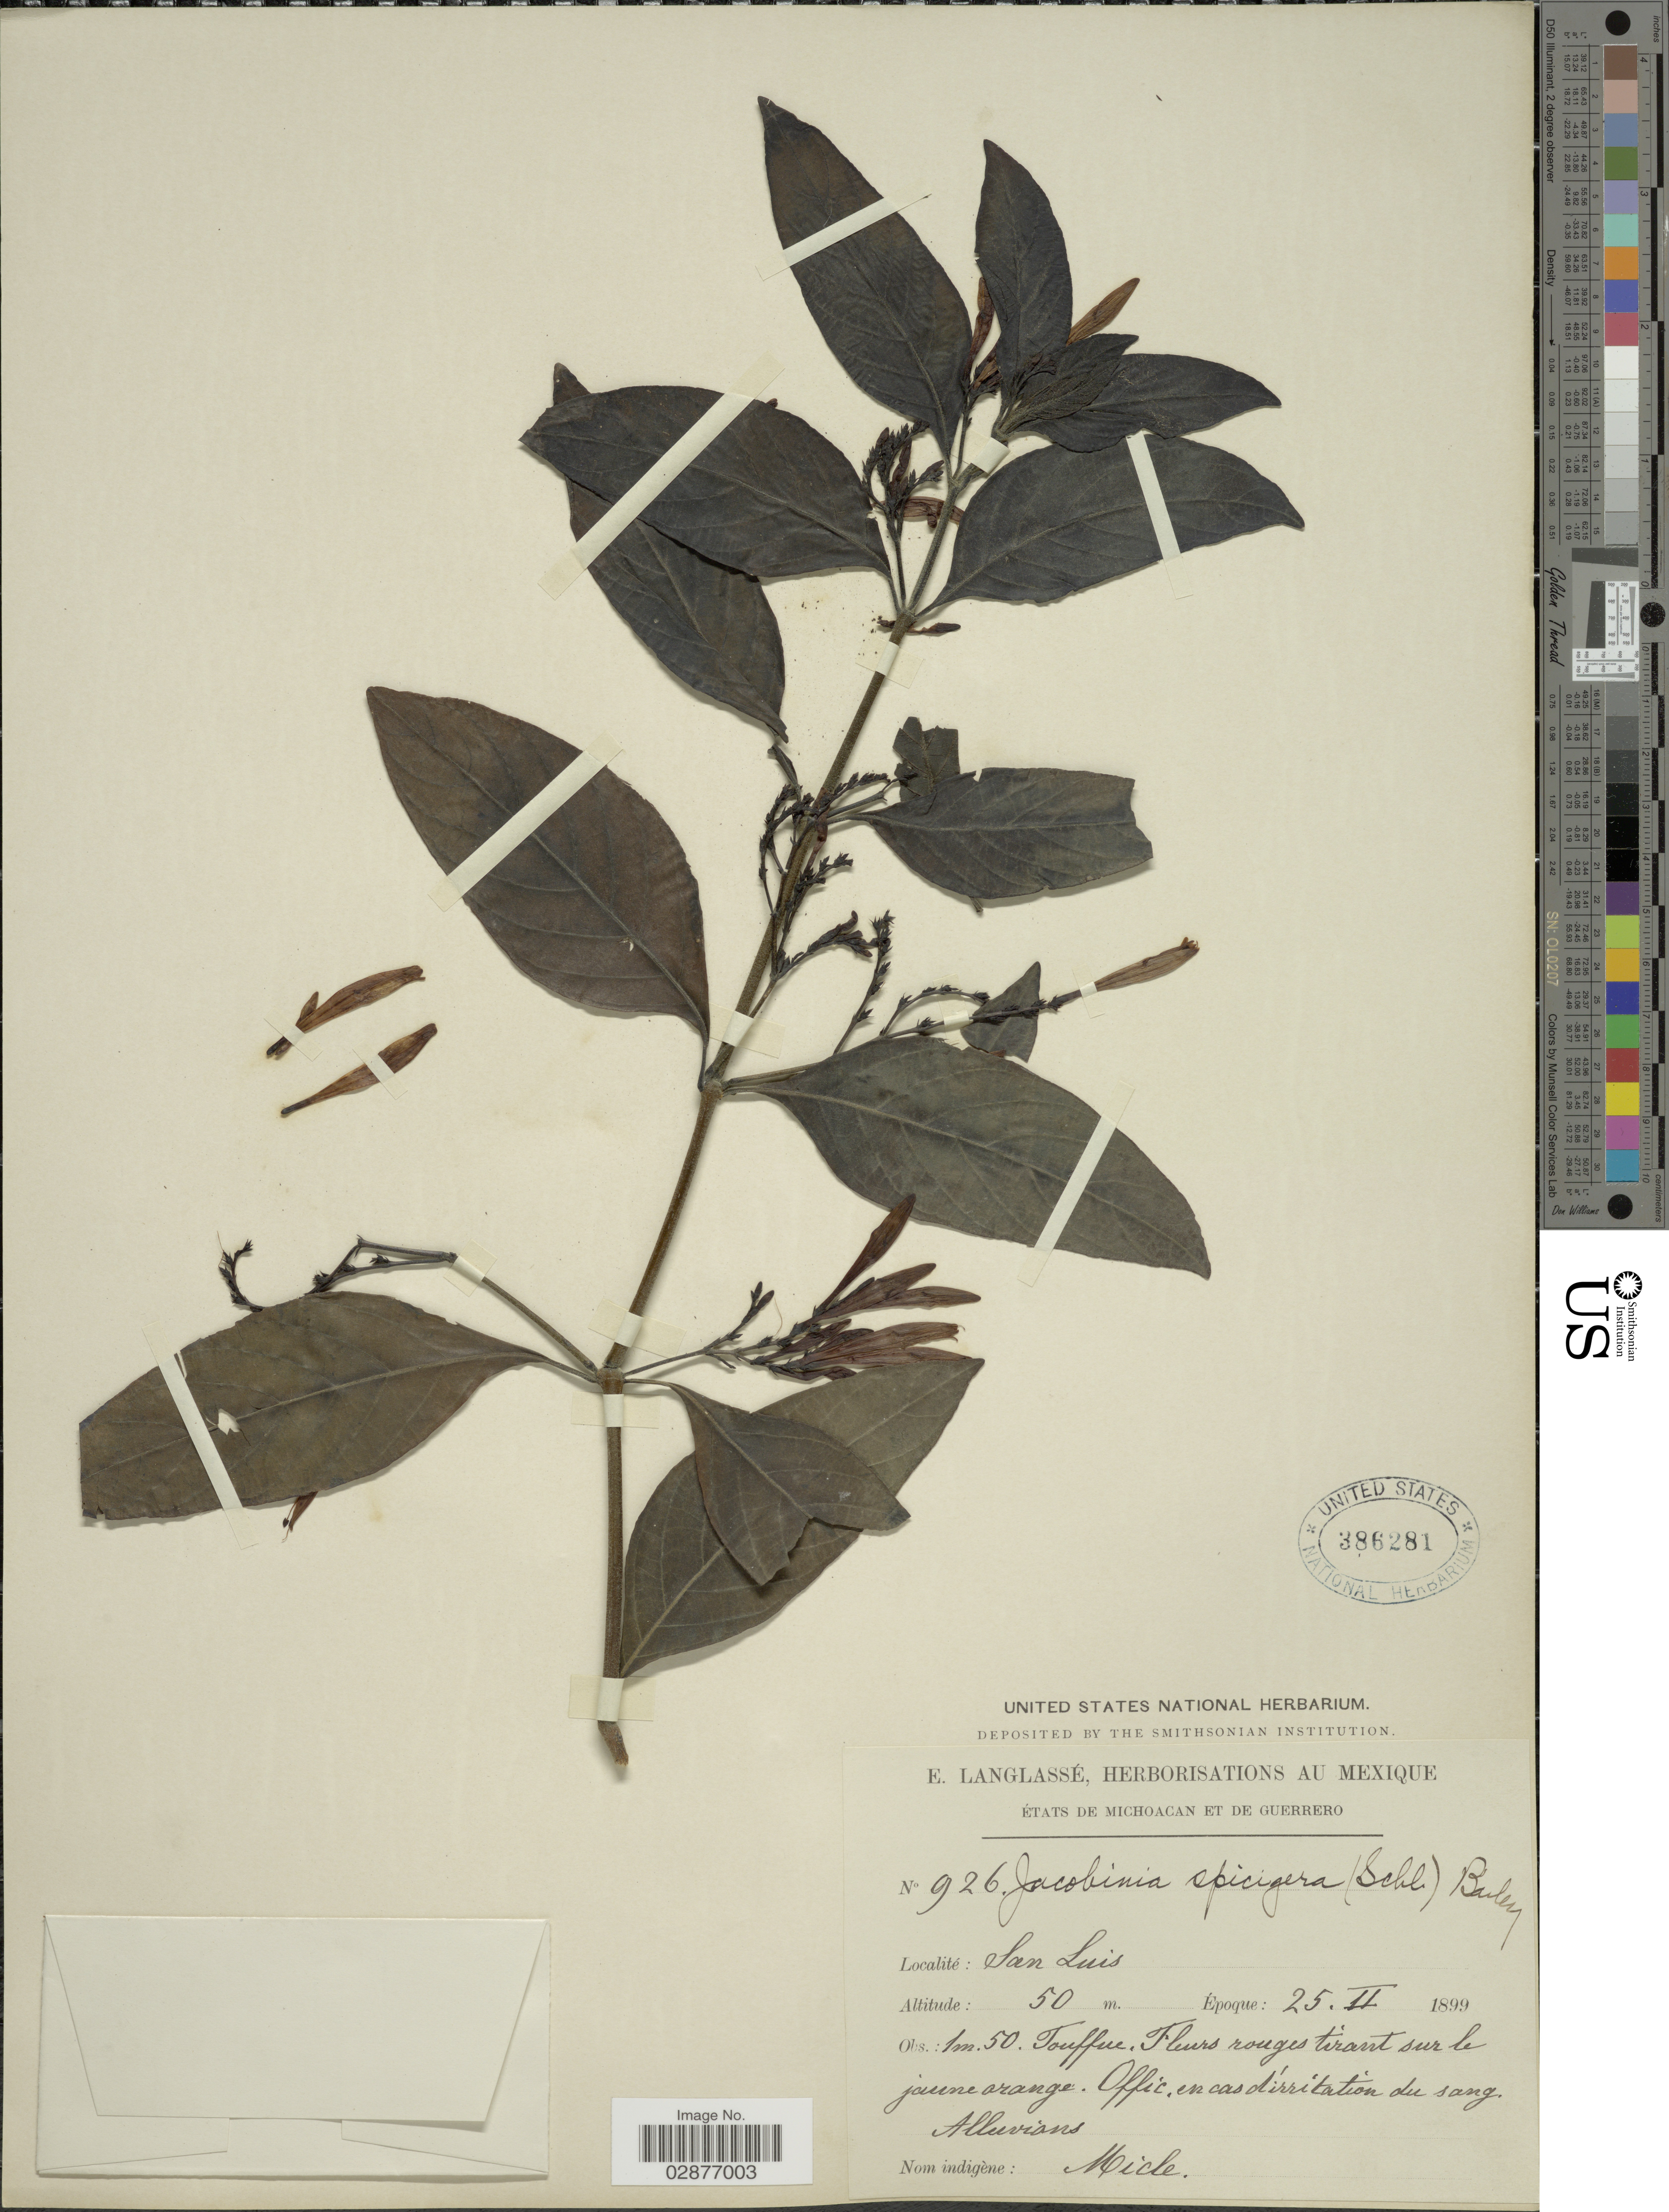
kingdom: Plantae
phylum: Tracheophyta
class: Magnoliopsida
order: Lamiales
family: Acanthaceae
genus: Justicia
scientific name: Justicia spicigera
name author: Schltdl.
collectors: E. Langlassé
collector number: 926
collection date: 1899-02-25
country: Mexico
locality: États de Michoacan et de Guerrero. San Luis.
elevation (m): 50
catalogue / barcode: US 386281